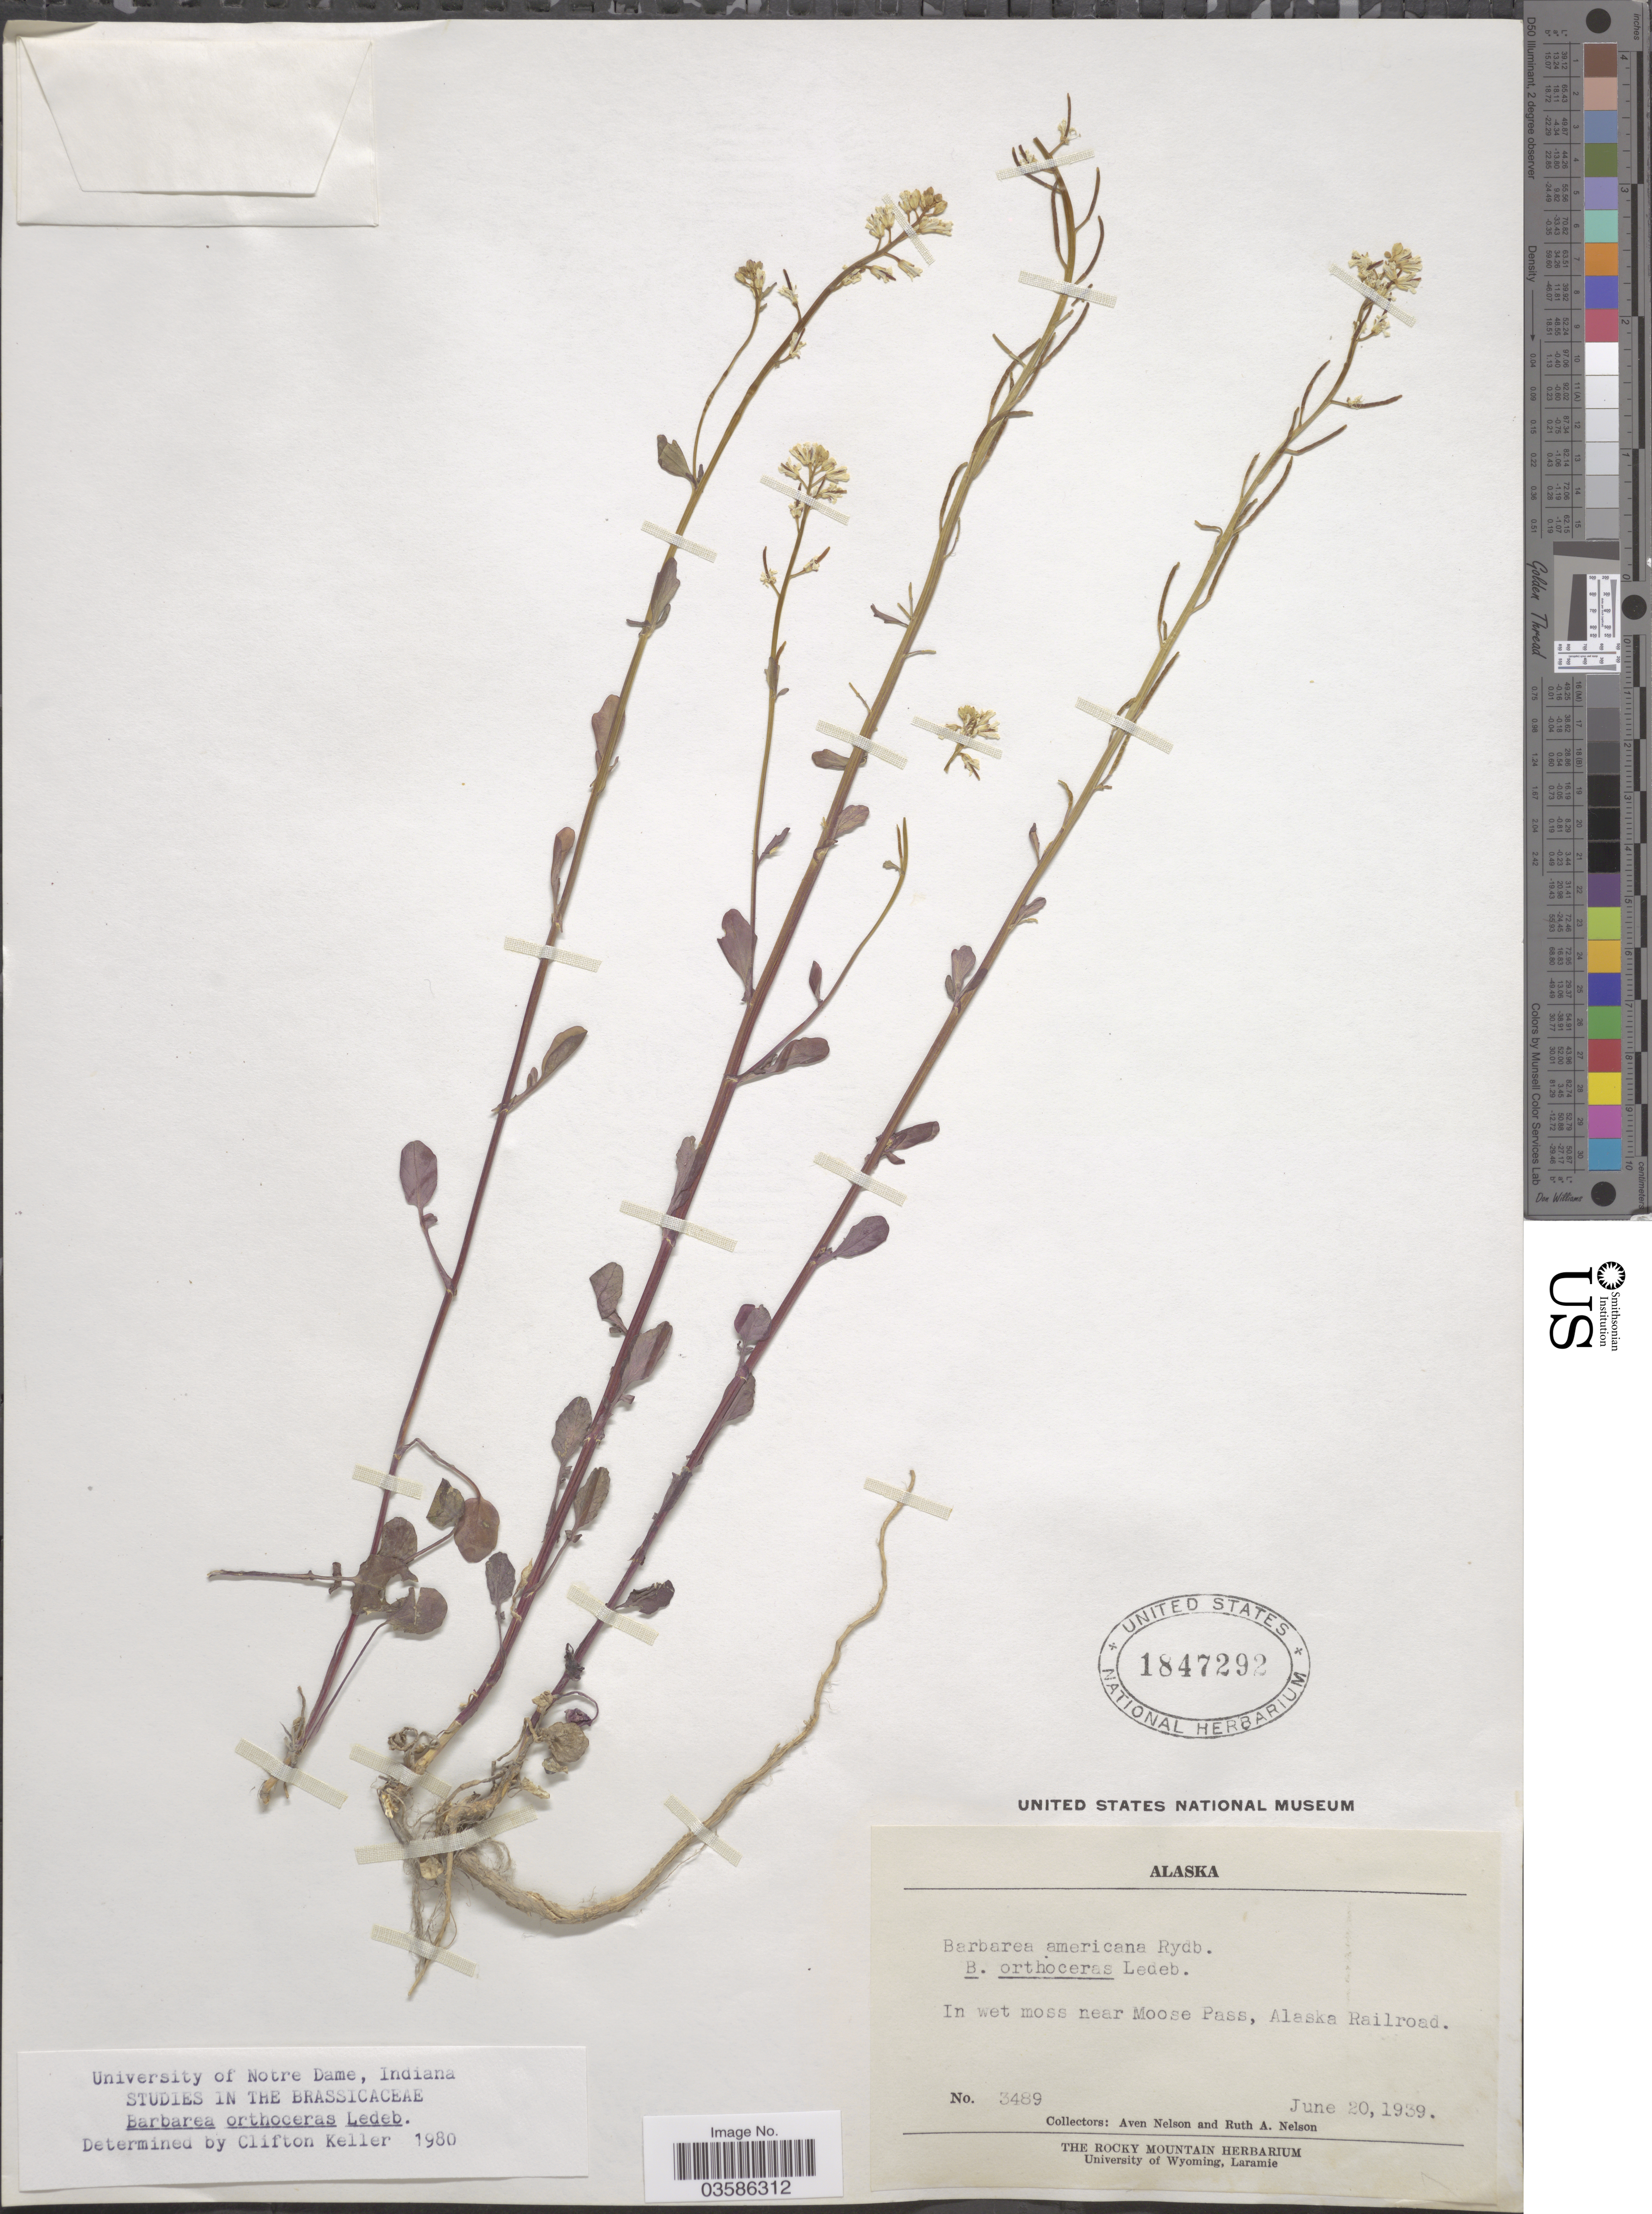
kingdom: Plantae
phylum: Tracheophyta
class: Magnoliopsida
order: Brassicales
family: Brassicaceae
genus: Barbarea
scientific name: Barbarea orthoceras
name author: Ledeb.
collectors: A. Nelson & R. A. Nelson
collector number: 3489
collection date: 1939-06-20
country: United States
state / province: Alaska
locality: In wet moss near Moose Pass, Alaska Railroad.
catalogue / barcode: US 1847292